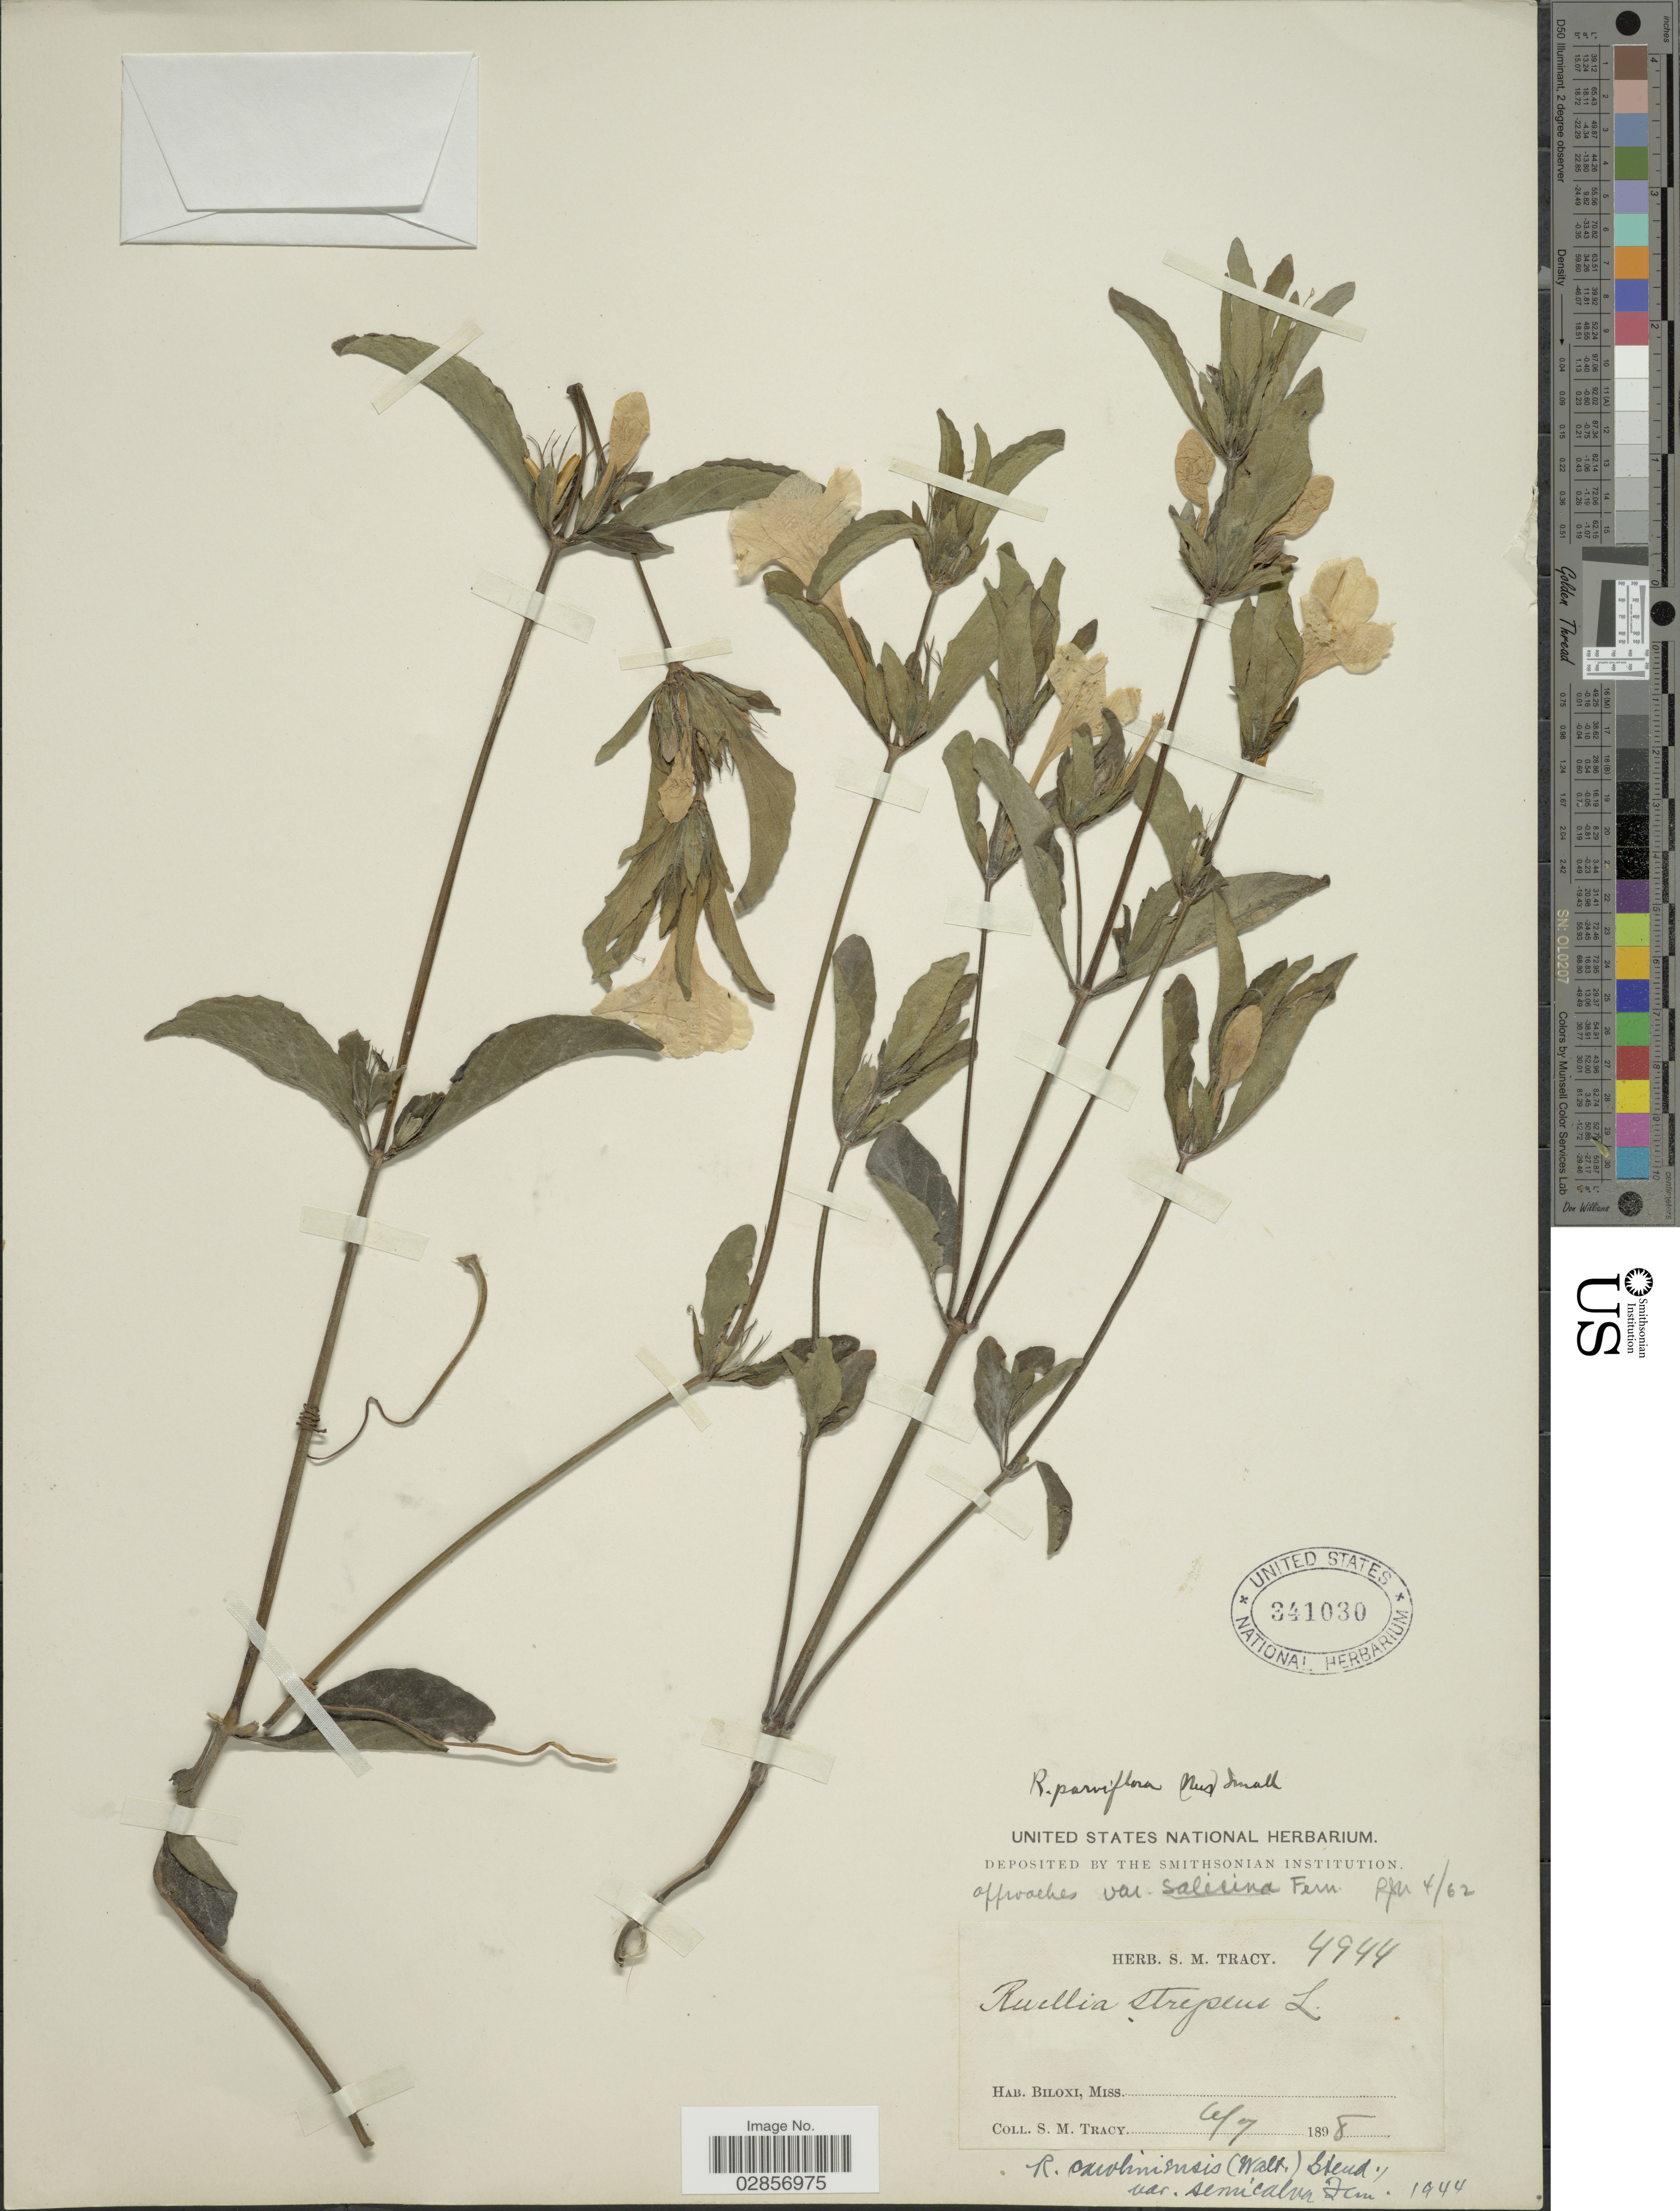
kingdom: Plantae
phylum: Tracheophyta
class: Magnoliopsida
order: Lamiales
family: Acanthaceae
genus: Ruellia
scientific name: Ruellia caroliniensis var. salicina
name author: Fernald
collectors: S. M. Tracy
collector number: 4944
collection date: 1898-06-07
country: United States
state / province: Mississippi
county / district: Harrison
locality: Biloxi, Miss.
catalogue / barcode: US 341030